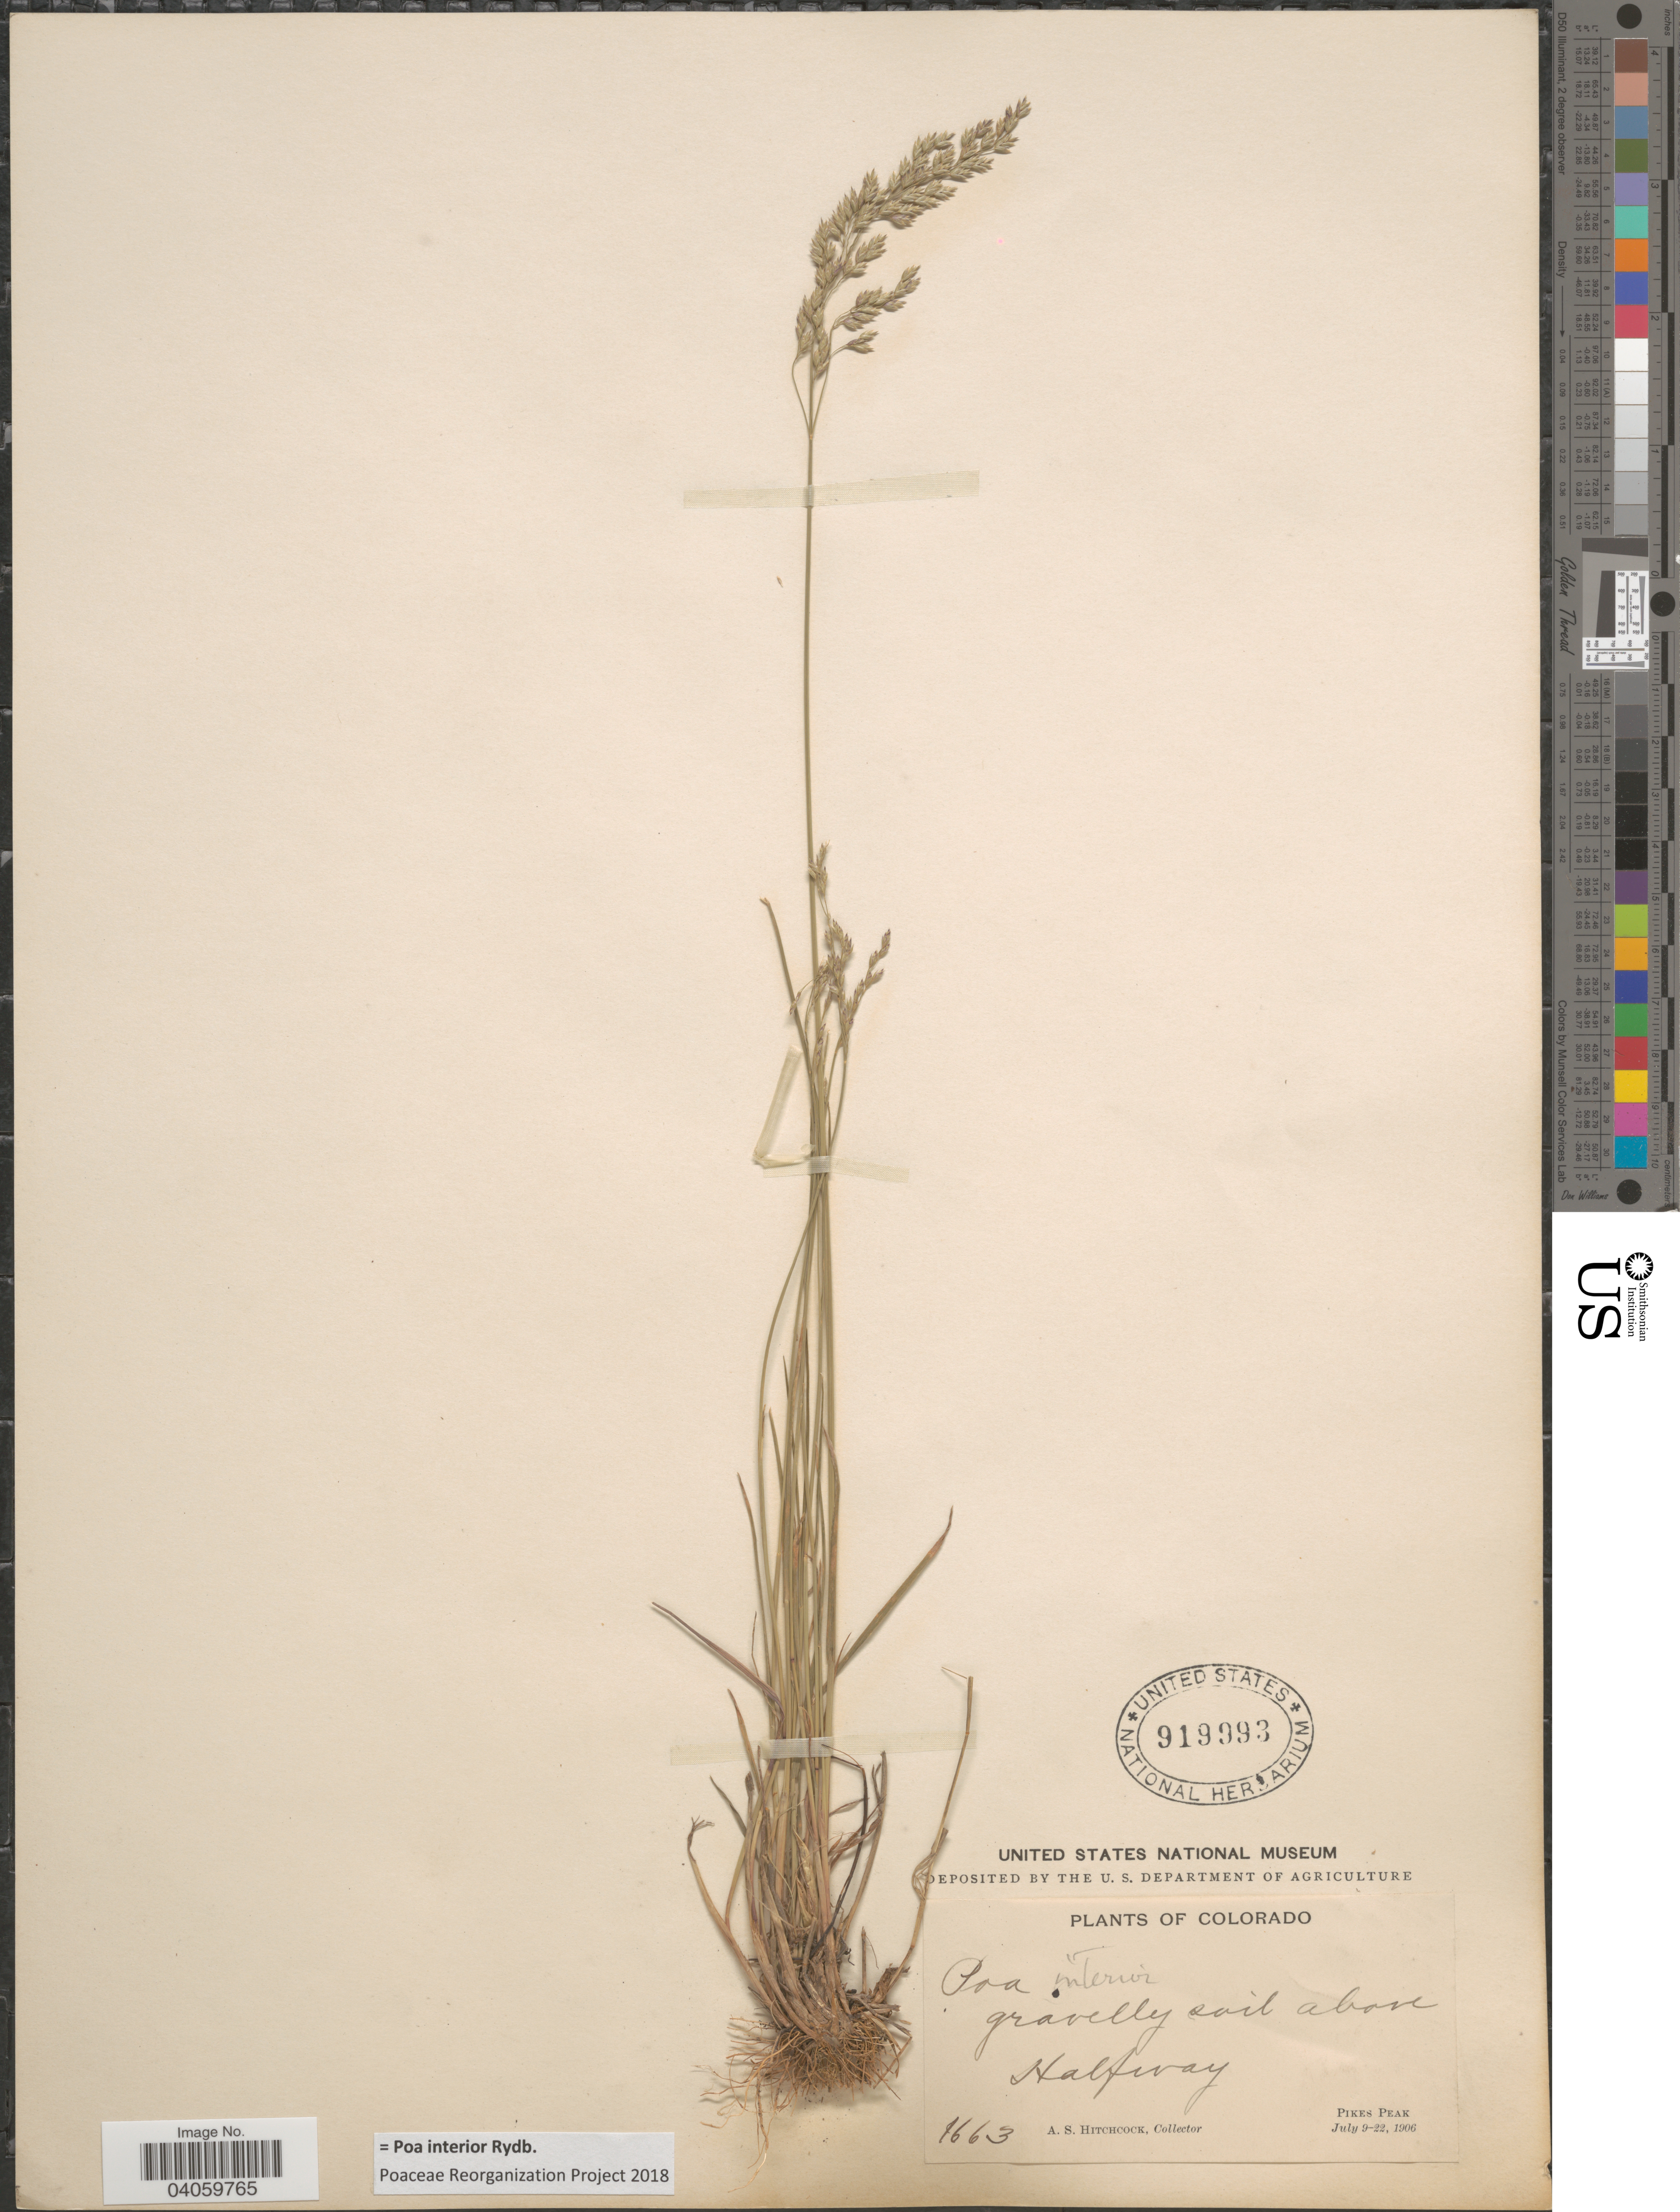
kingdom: Plantae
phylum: Tracheophyta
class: Liliopsida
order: Poales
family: Poaceae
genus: Poa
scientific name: Poa interior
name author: Rydb.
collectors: A. S. Hitchcock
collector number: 1663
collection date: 1906-07-09/1906-07-22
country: United States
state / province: Colorado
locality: Gravelly soil above Halfway. Pikes Peak.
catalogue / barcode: US 919993